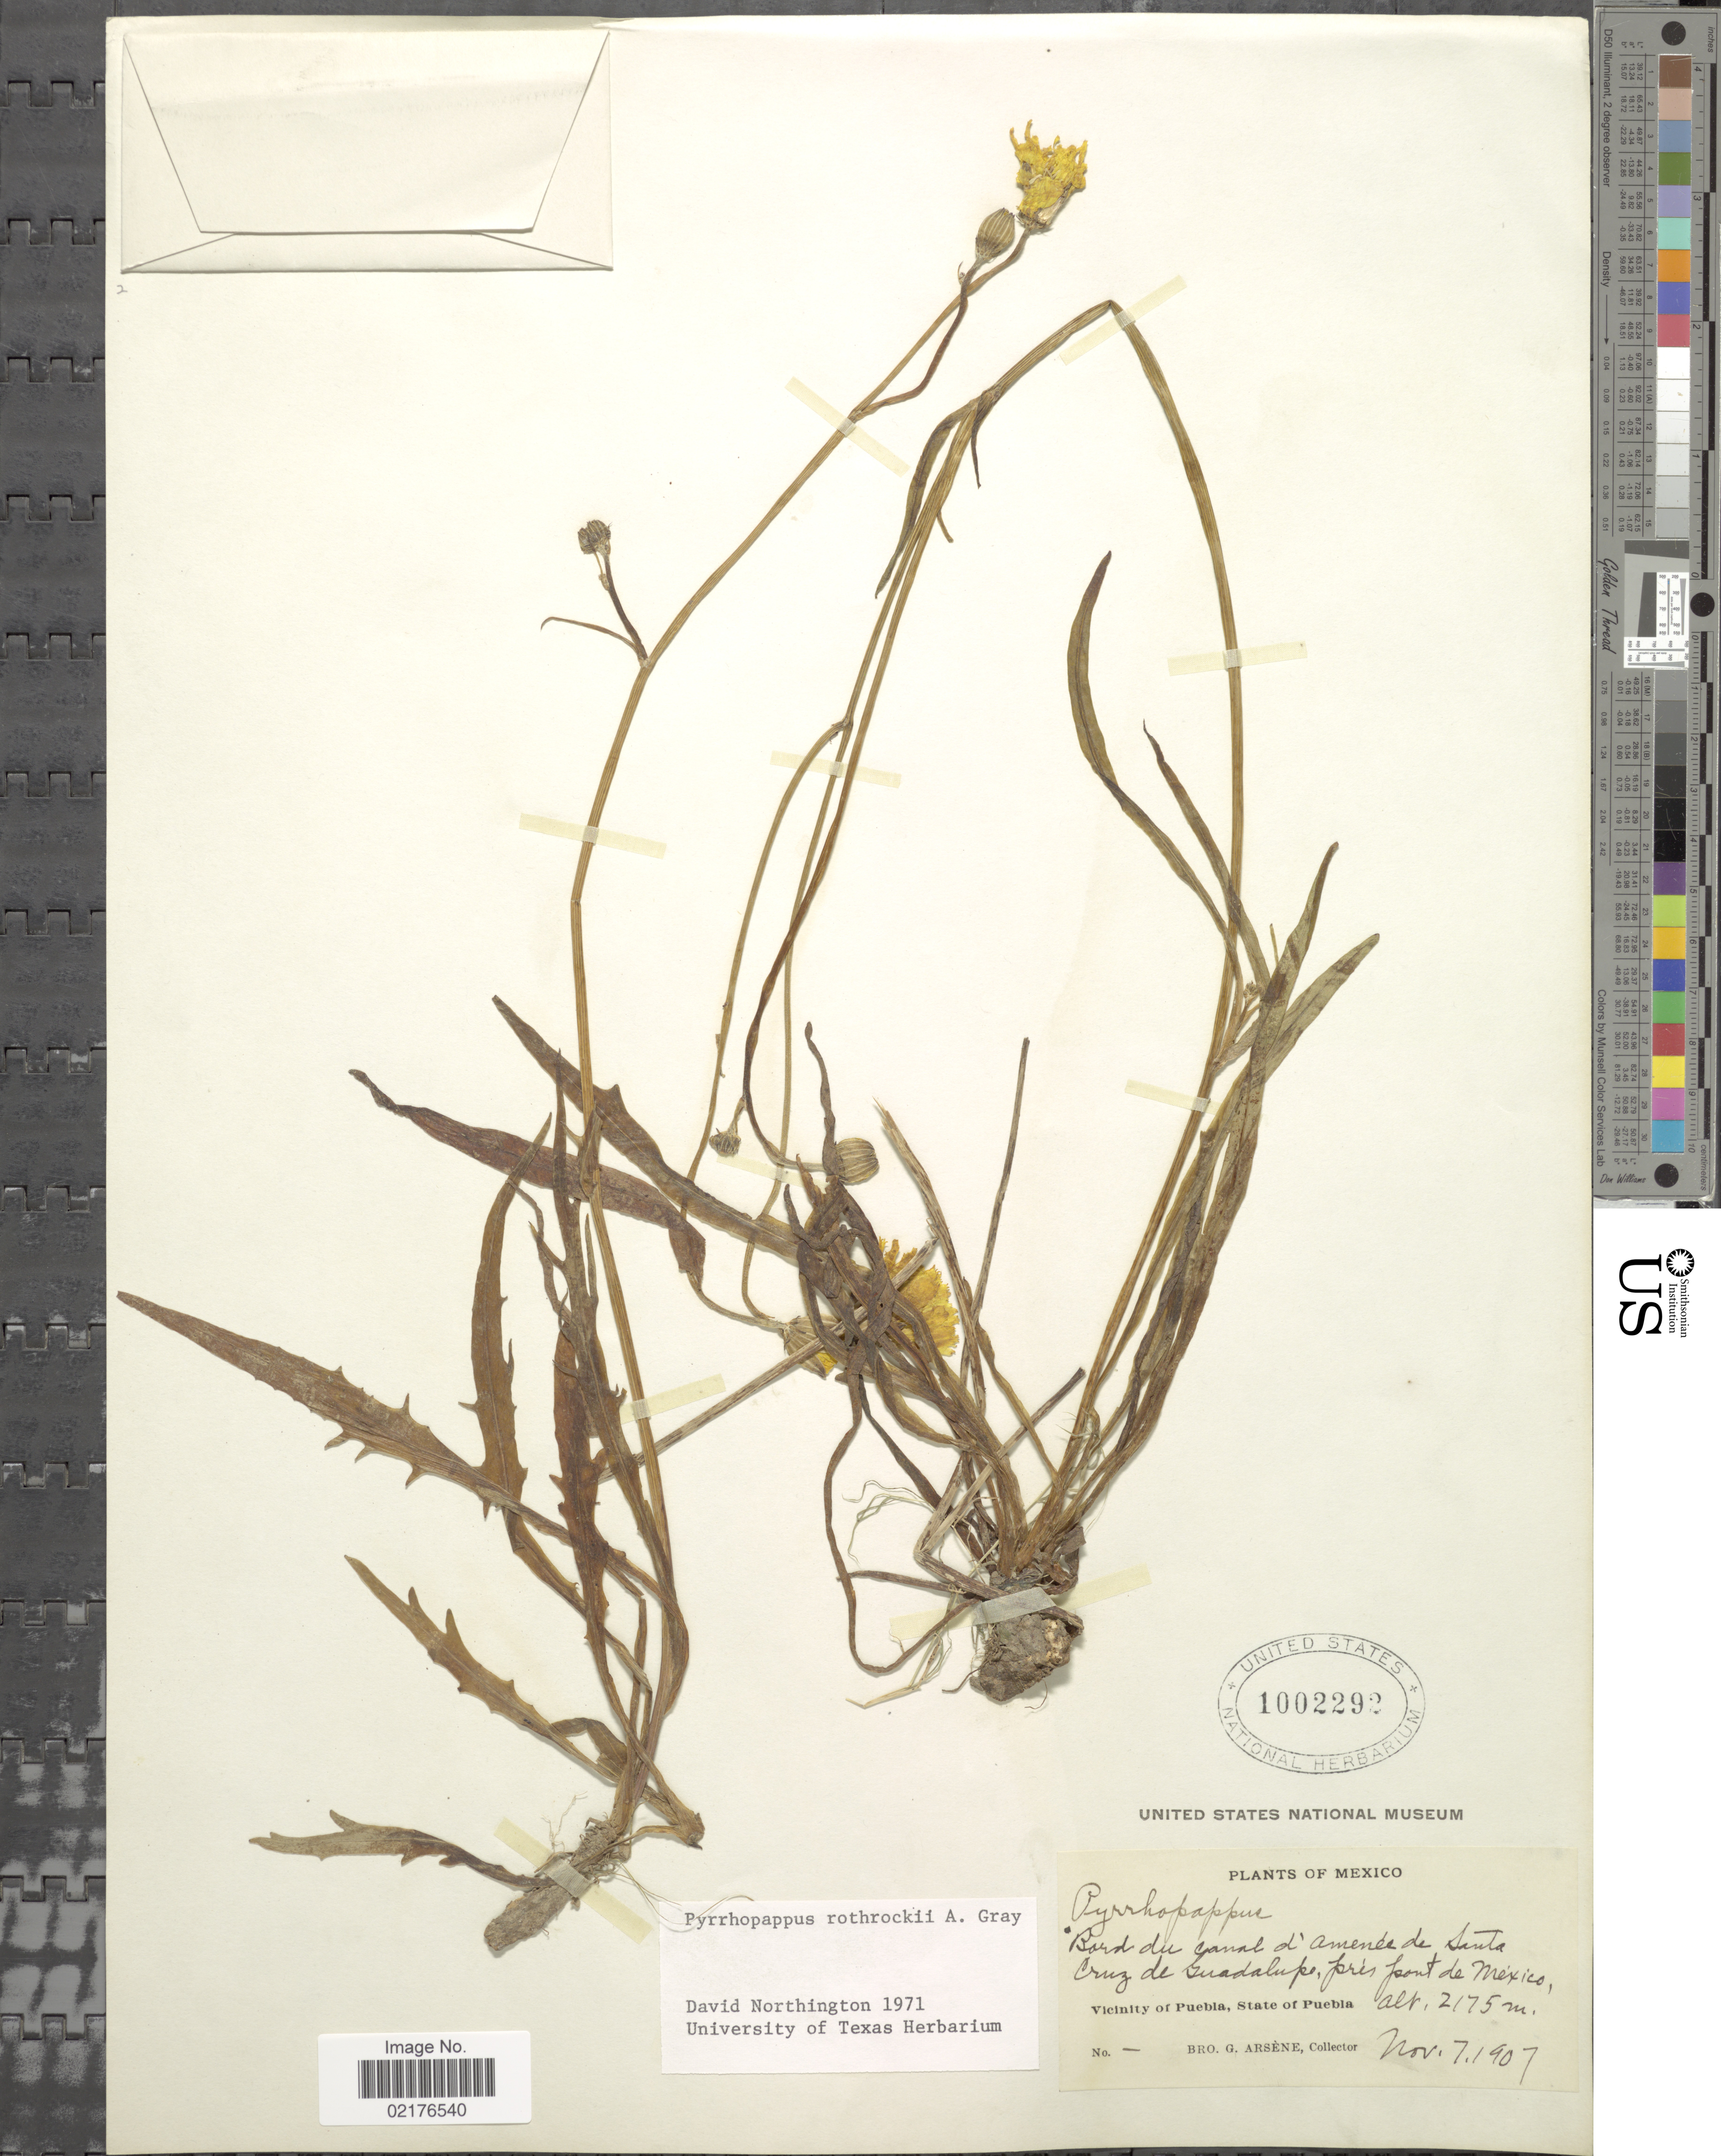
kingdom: Plantae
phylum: Tracheophyta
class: Magnoliopsida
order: Asterales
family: Asteraceae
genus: Pyrrhopappus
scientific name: Pyrrhopappus rothrockii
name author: A. Gray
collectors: Bro. G. Arsène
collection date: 1907-11-07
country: Mexico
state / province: Puebla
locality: Bord du canal d'Amenda de Santa Cruz de Guadalupe, pres pont de Mexico, Vicinity of Puebla, State of Puebla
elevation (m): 2175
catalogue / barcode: US 1002292